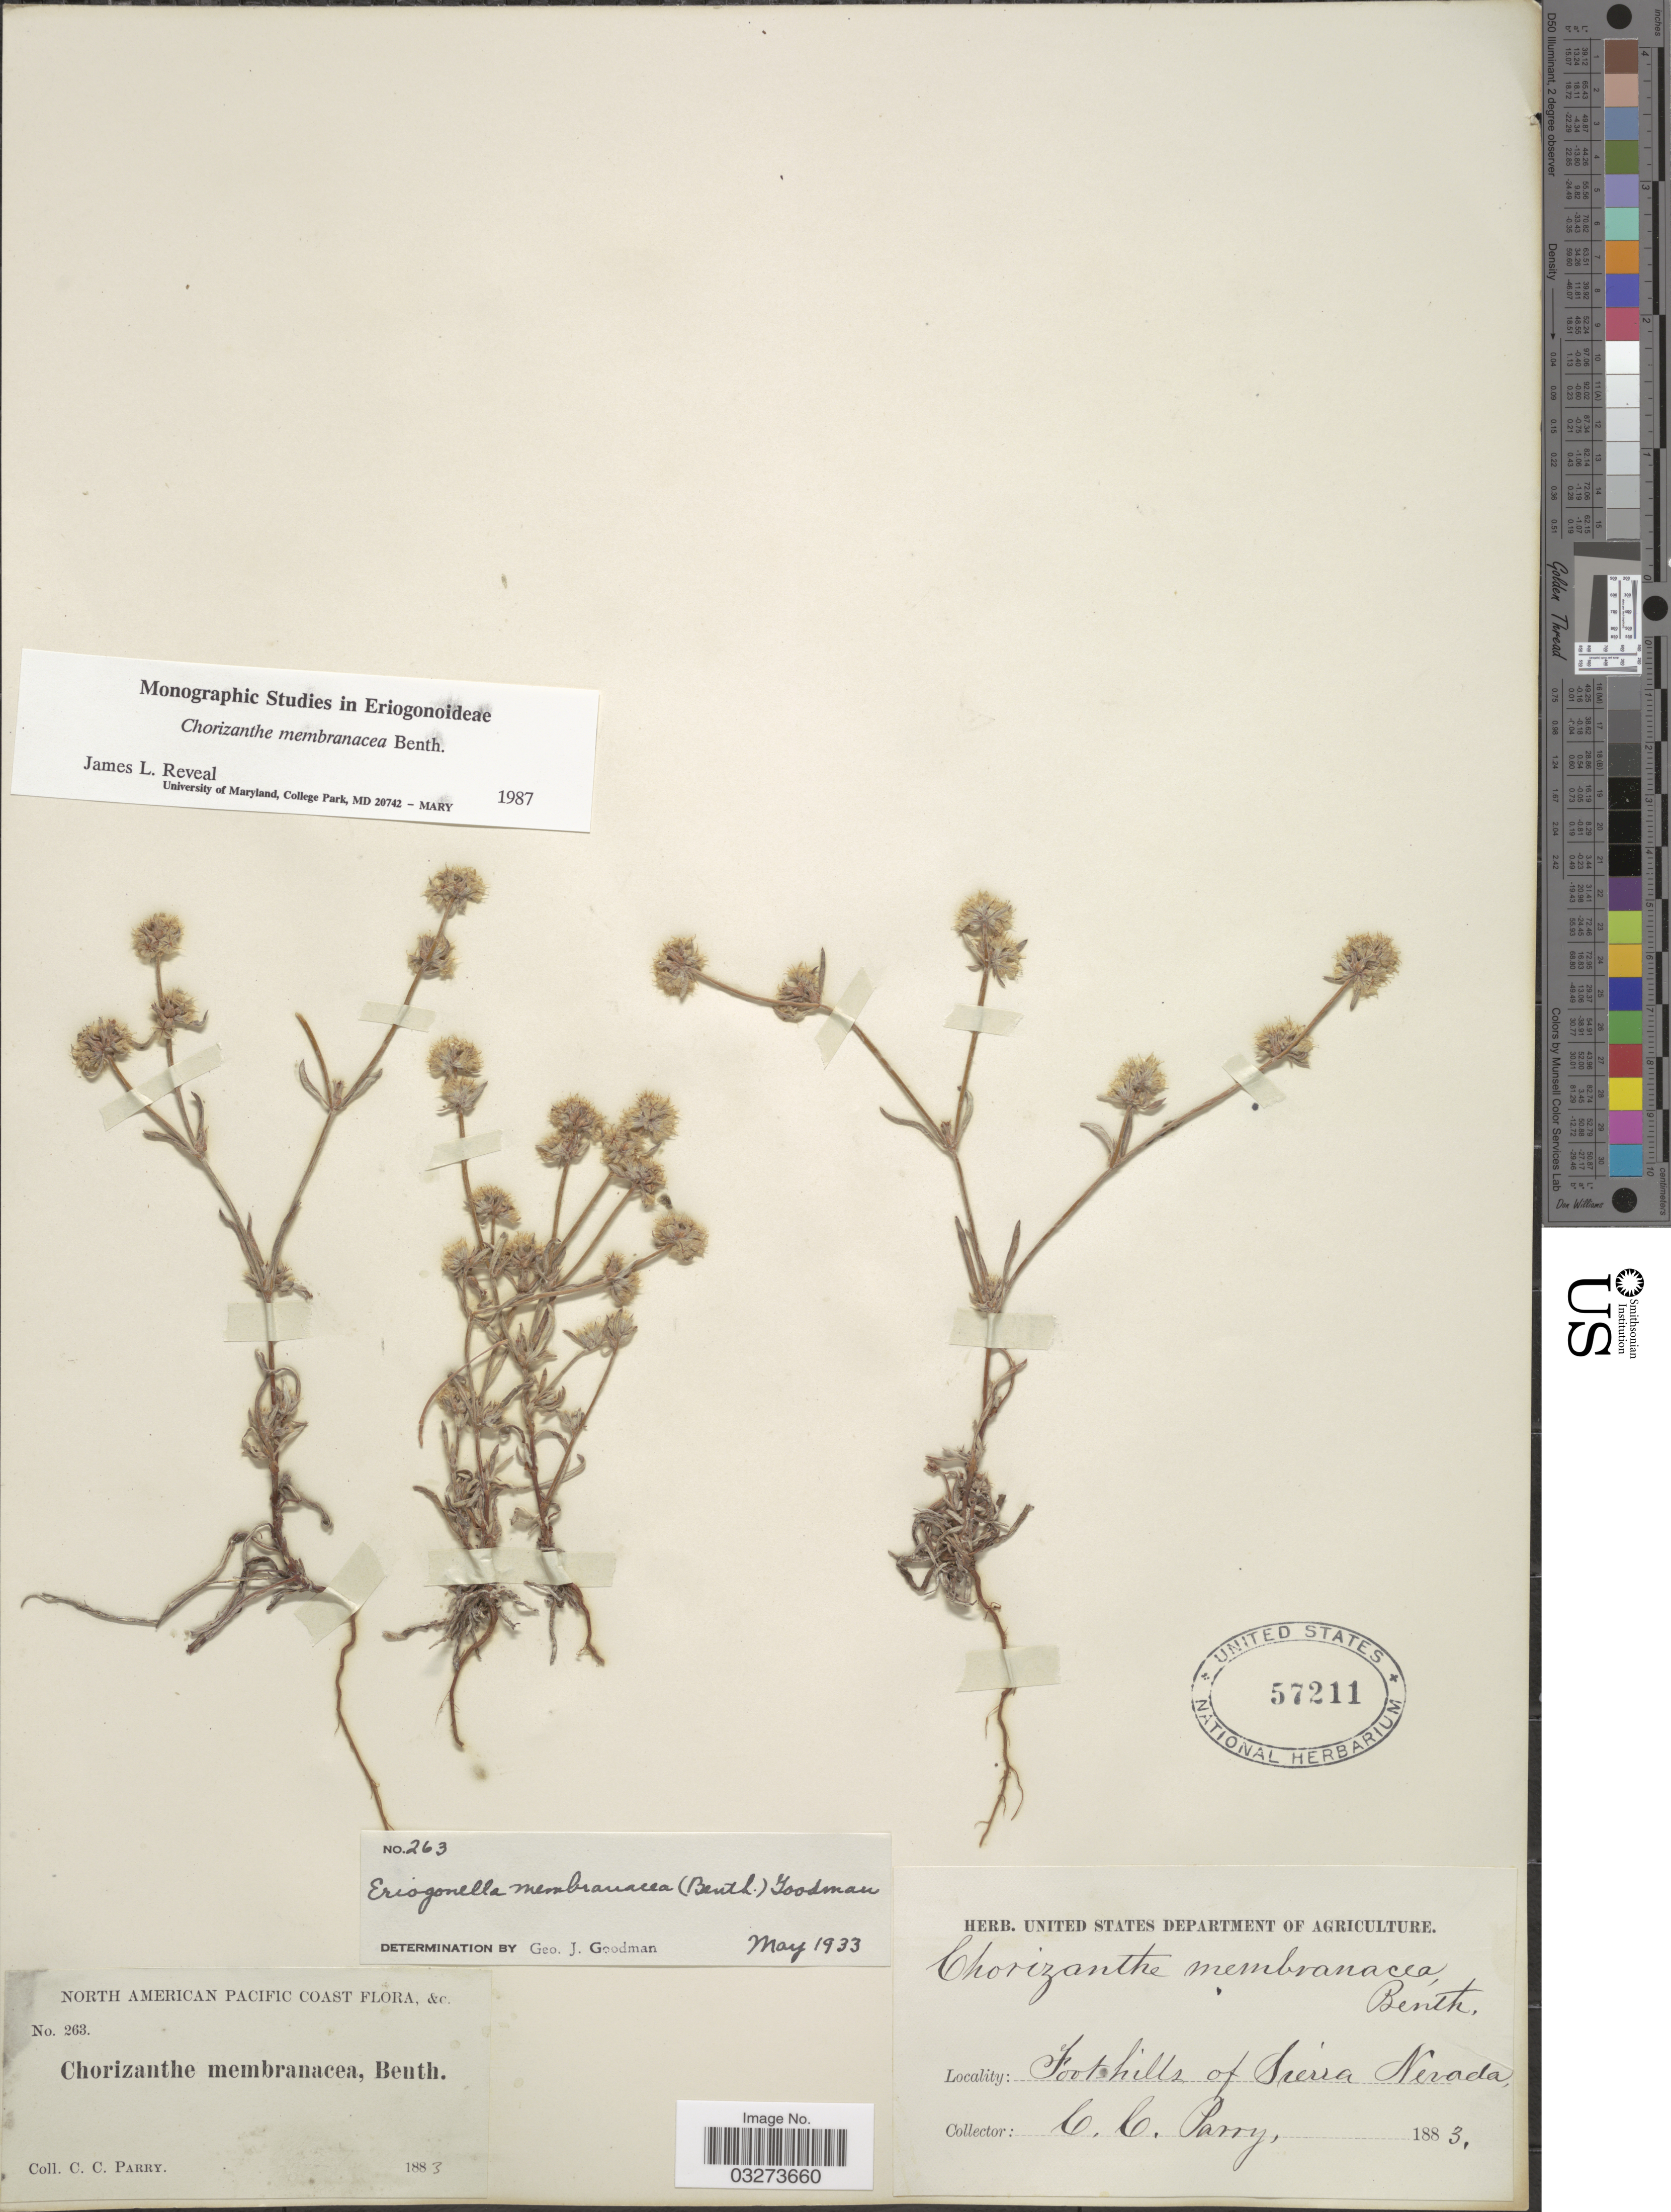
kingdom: Plantae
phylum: Tracheophyta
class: Magnoliopsida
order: Caryophyllales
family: Polygonaceae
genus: Chorizanthe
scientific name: Chorizanthe membranacea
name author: Benth.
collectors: C. C. Parry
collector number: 263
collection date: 1883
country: United States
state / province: Nevada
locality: North American Pacific Coast, &c., Foothills of Sierra Nevada.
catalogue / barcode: US 57211